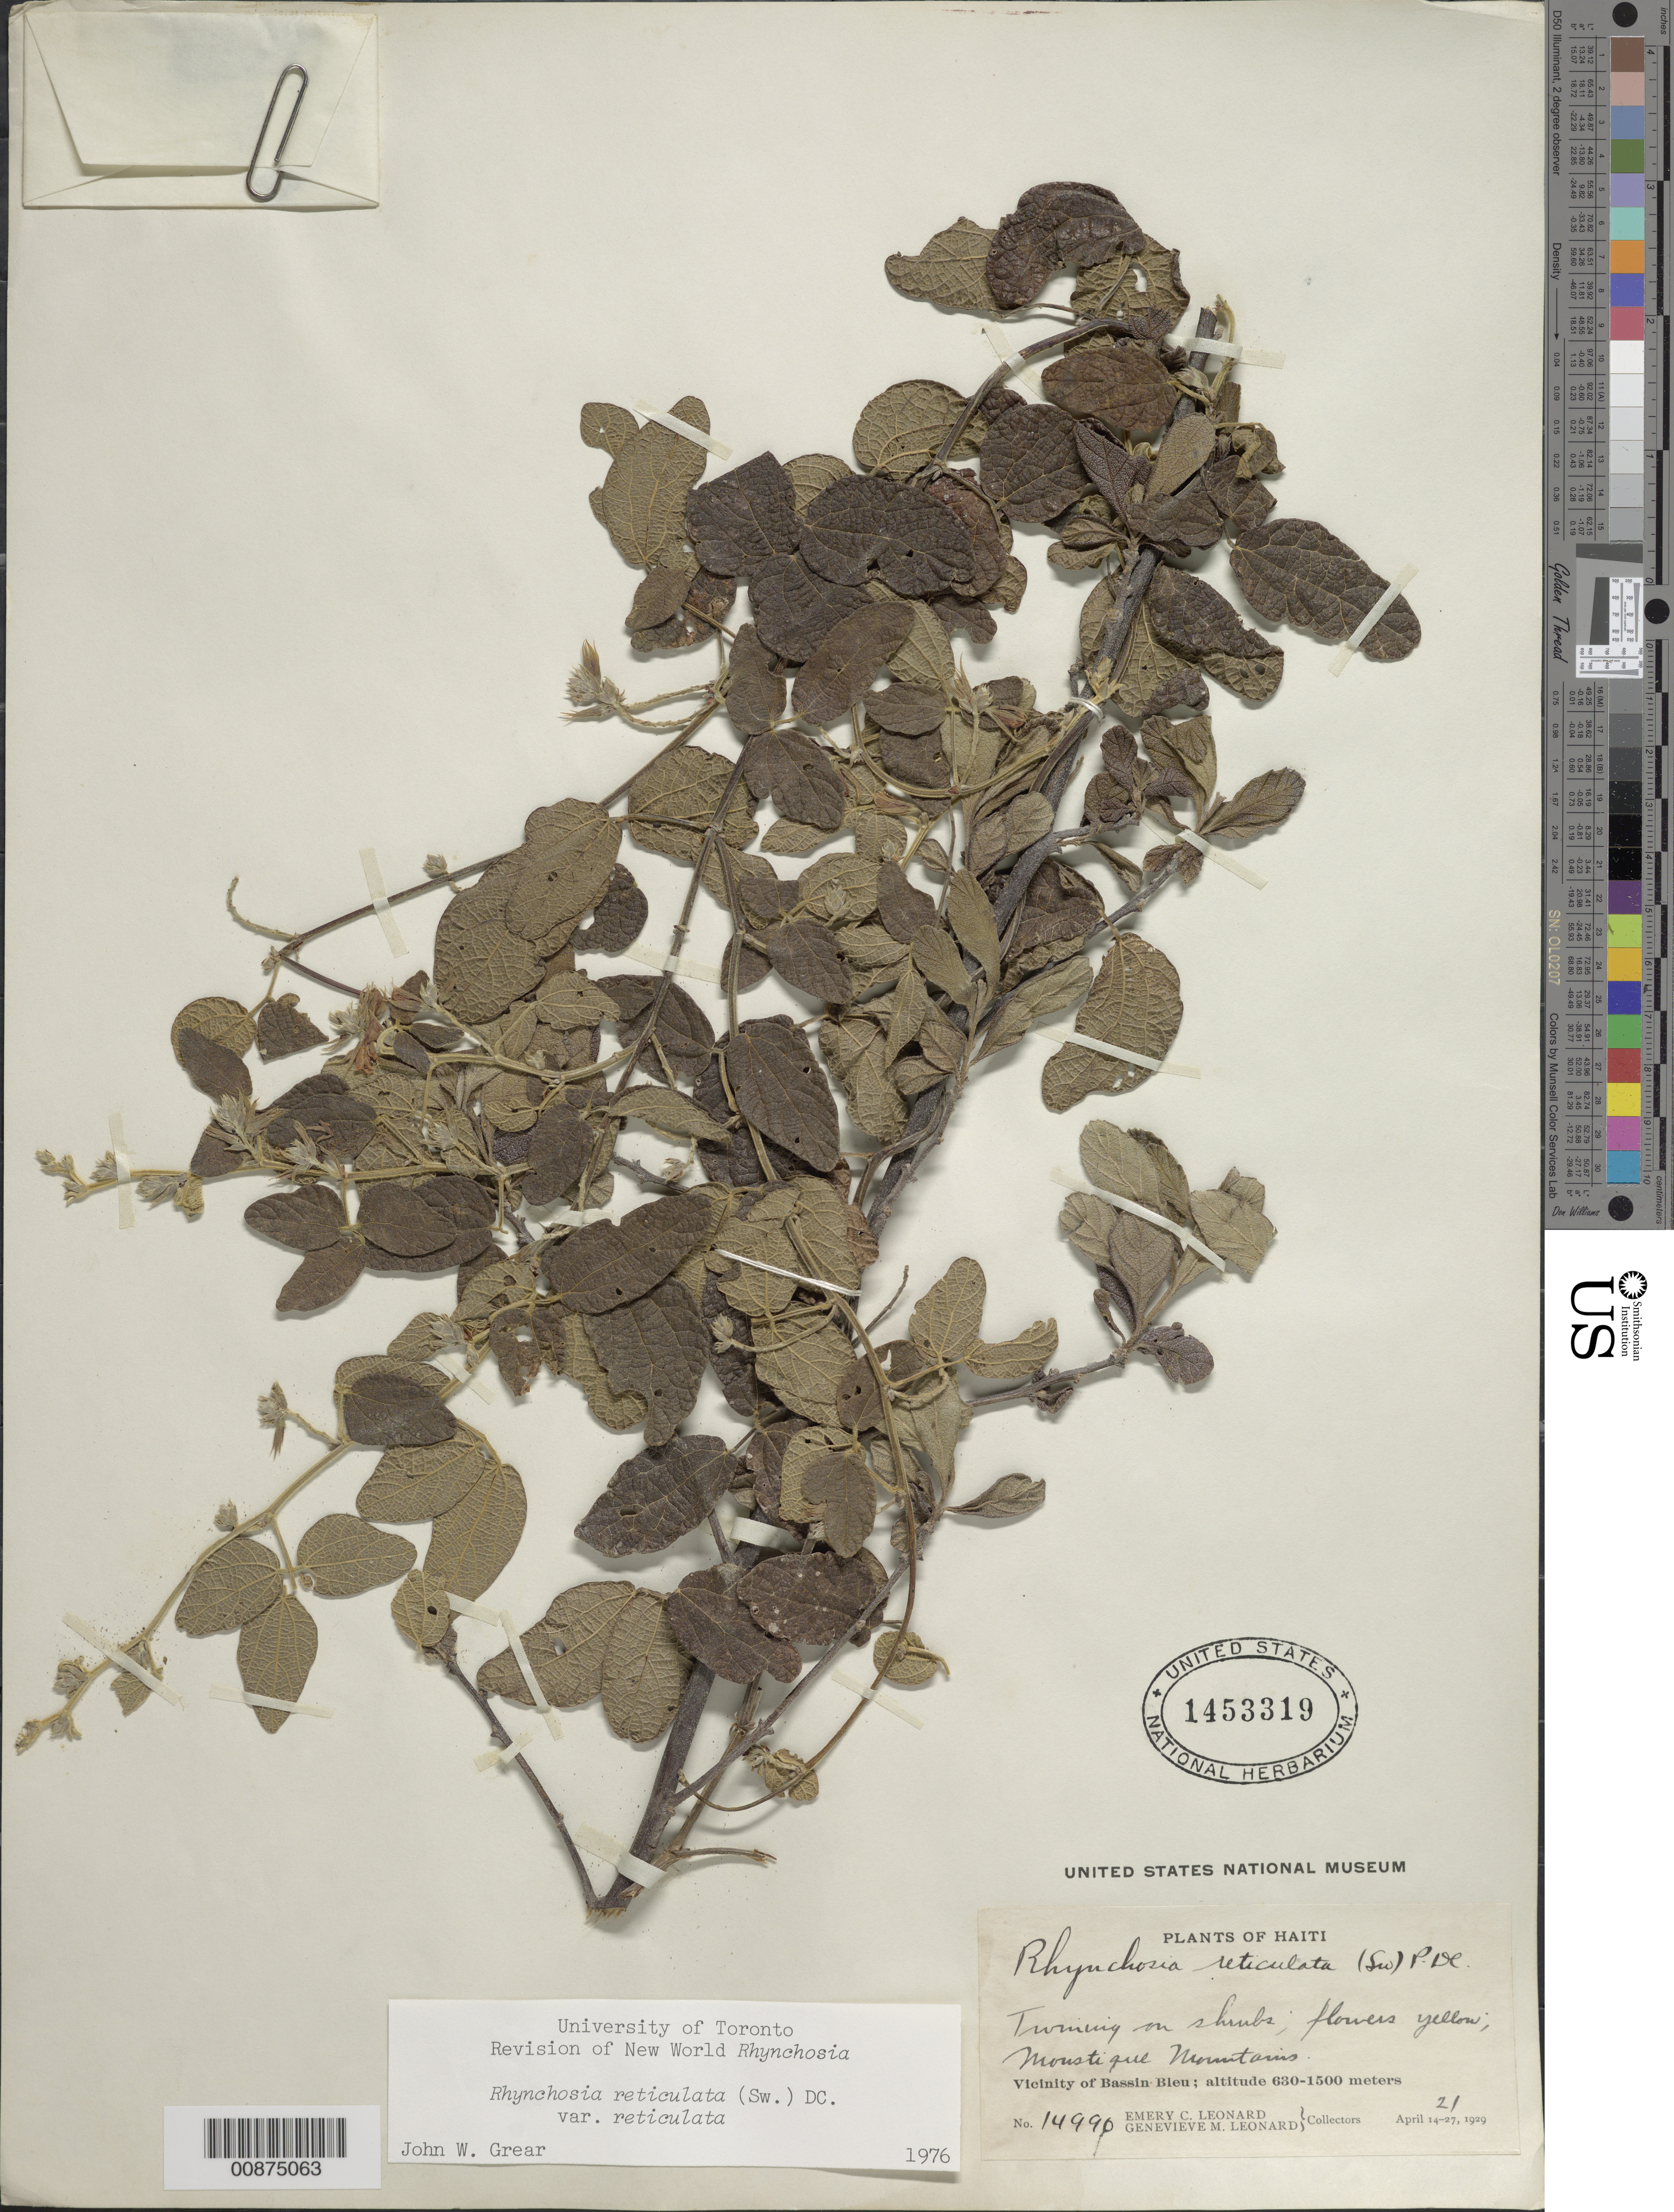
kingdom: Plantae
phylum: Tracheophyta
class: Magnoliopsida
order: Fabales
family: Fabaceae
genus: Rhynchosia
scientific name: Rhynchosia reticulata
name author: (Sw.) DC.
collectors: E. C. Leonard & G. M. Leonard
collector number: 14990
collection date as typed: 21 Apr 1929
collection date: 1929-04-21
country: Haiti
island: Hispaniola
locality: Vicinity of Bassin Bleu. Moustique Mountains.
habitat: Twining on shrubs.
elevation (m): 630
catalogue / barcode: US 1453319